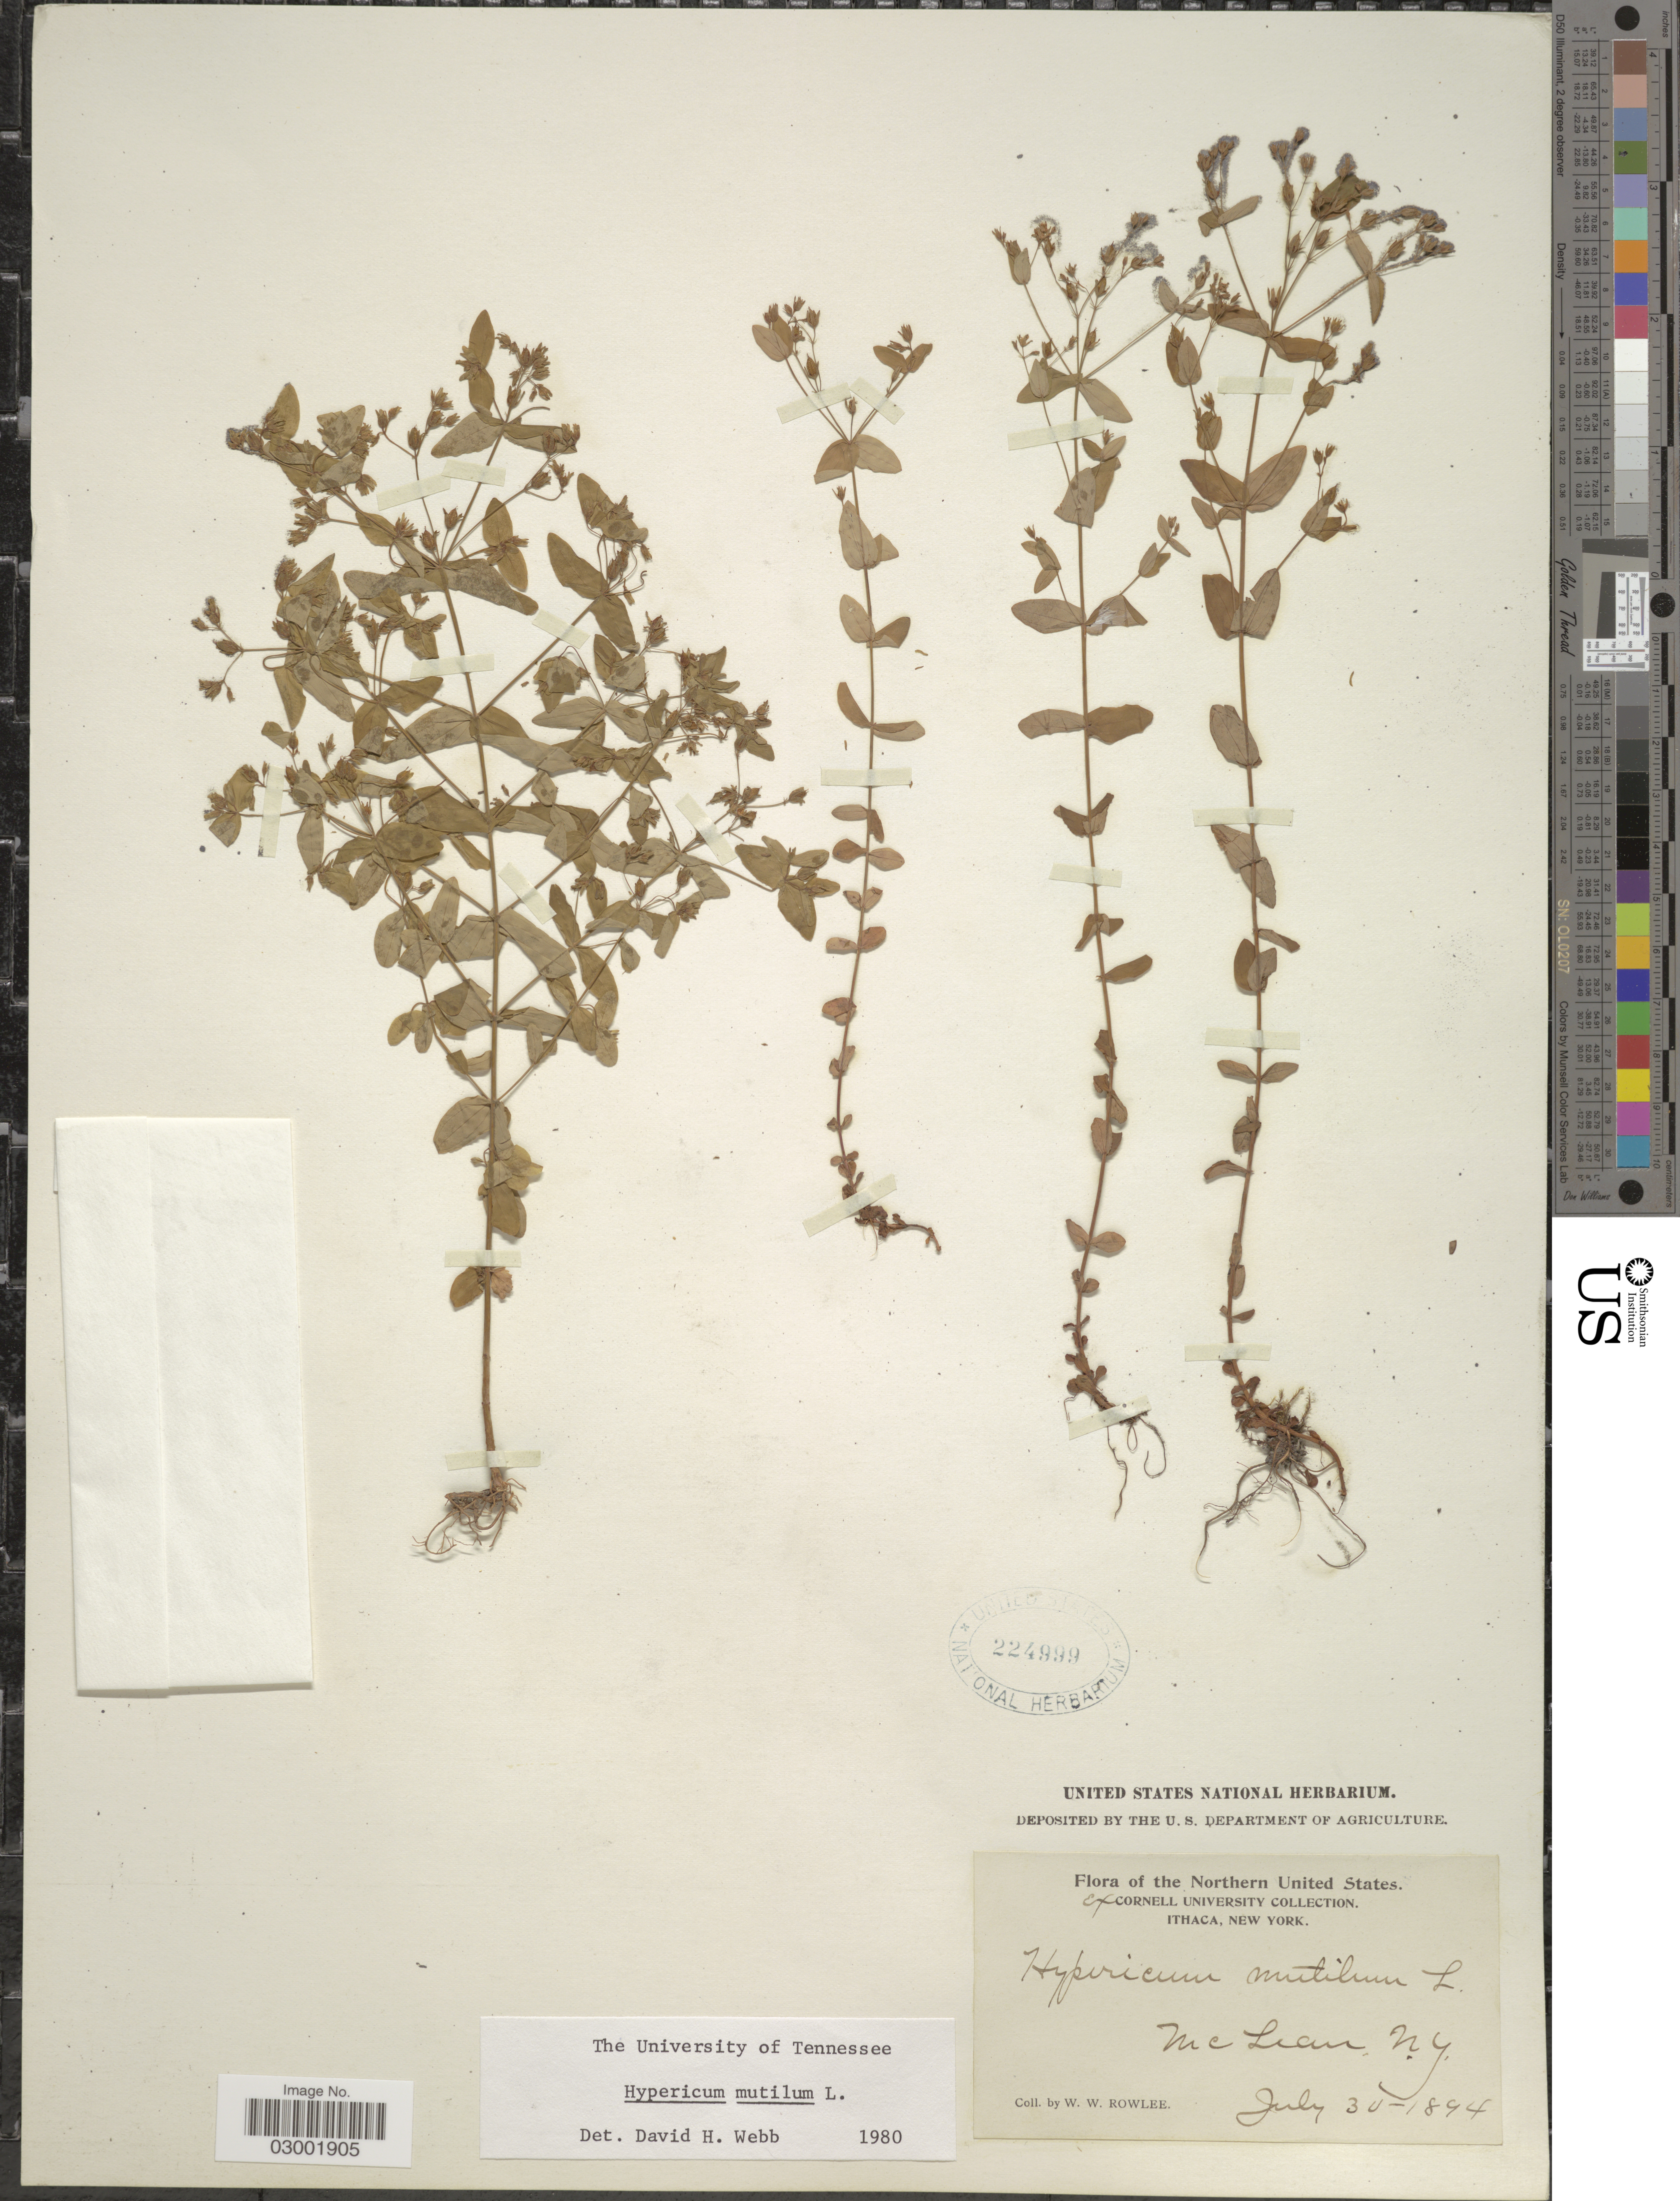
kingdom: Plantae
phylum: Tracheophyta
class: Magnoliopsida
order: Malpighiales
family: Hypericaceae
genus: Hypericum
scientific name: Hypericum mutilum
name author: L.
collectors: W. W. Rowlee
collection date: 1894-07-30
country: United States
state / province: New York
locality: McLean. Northern United States.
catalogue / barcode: US 224999